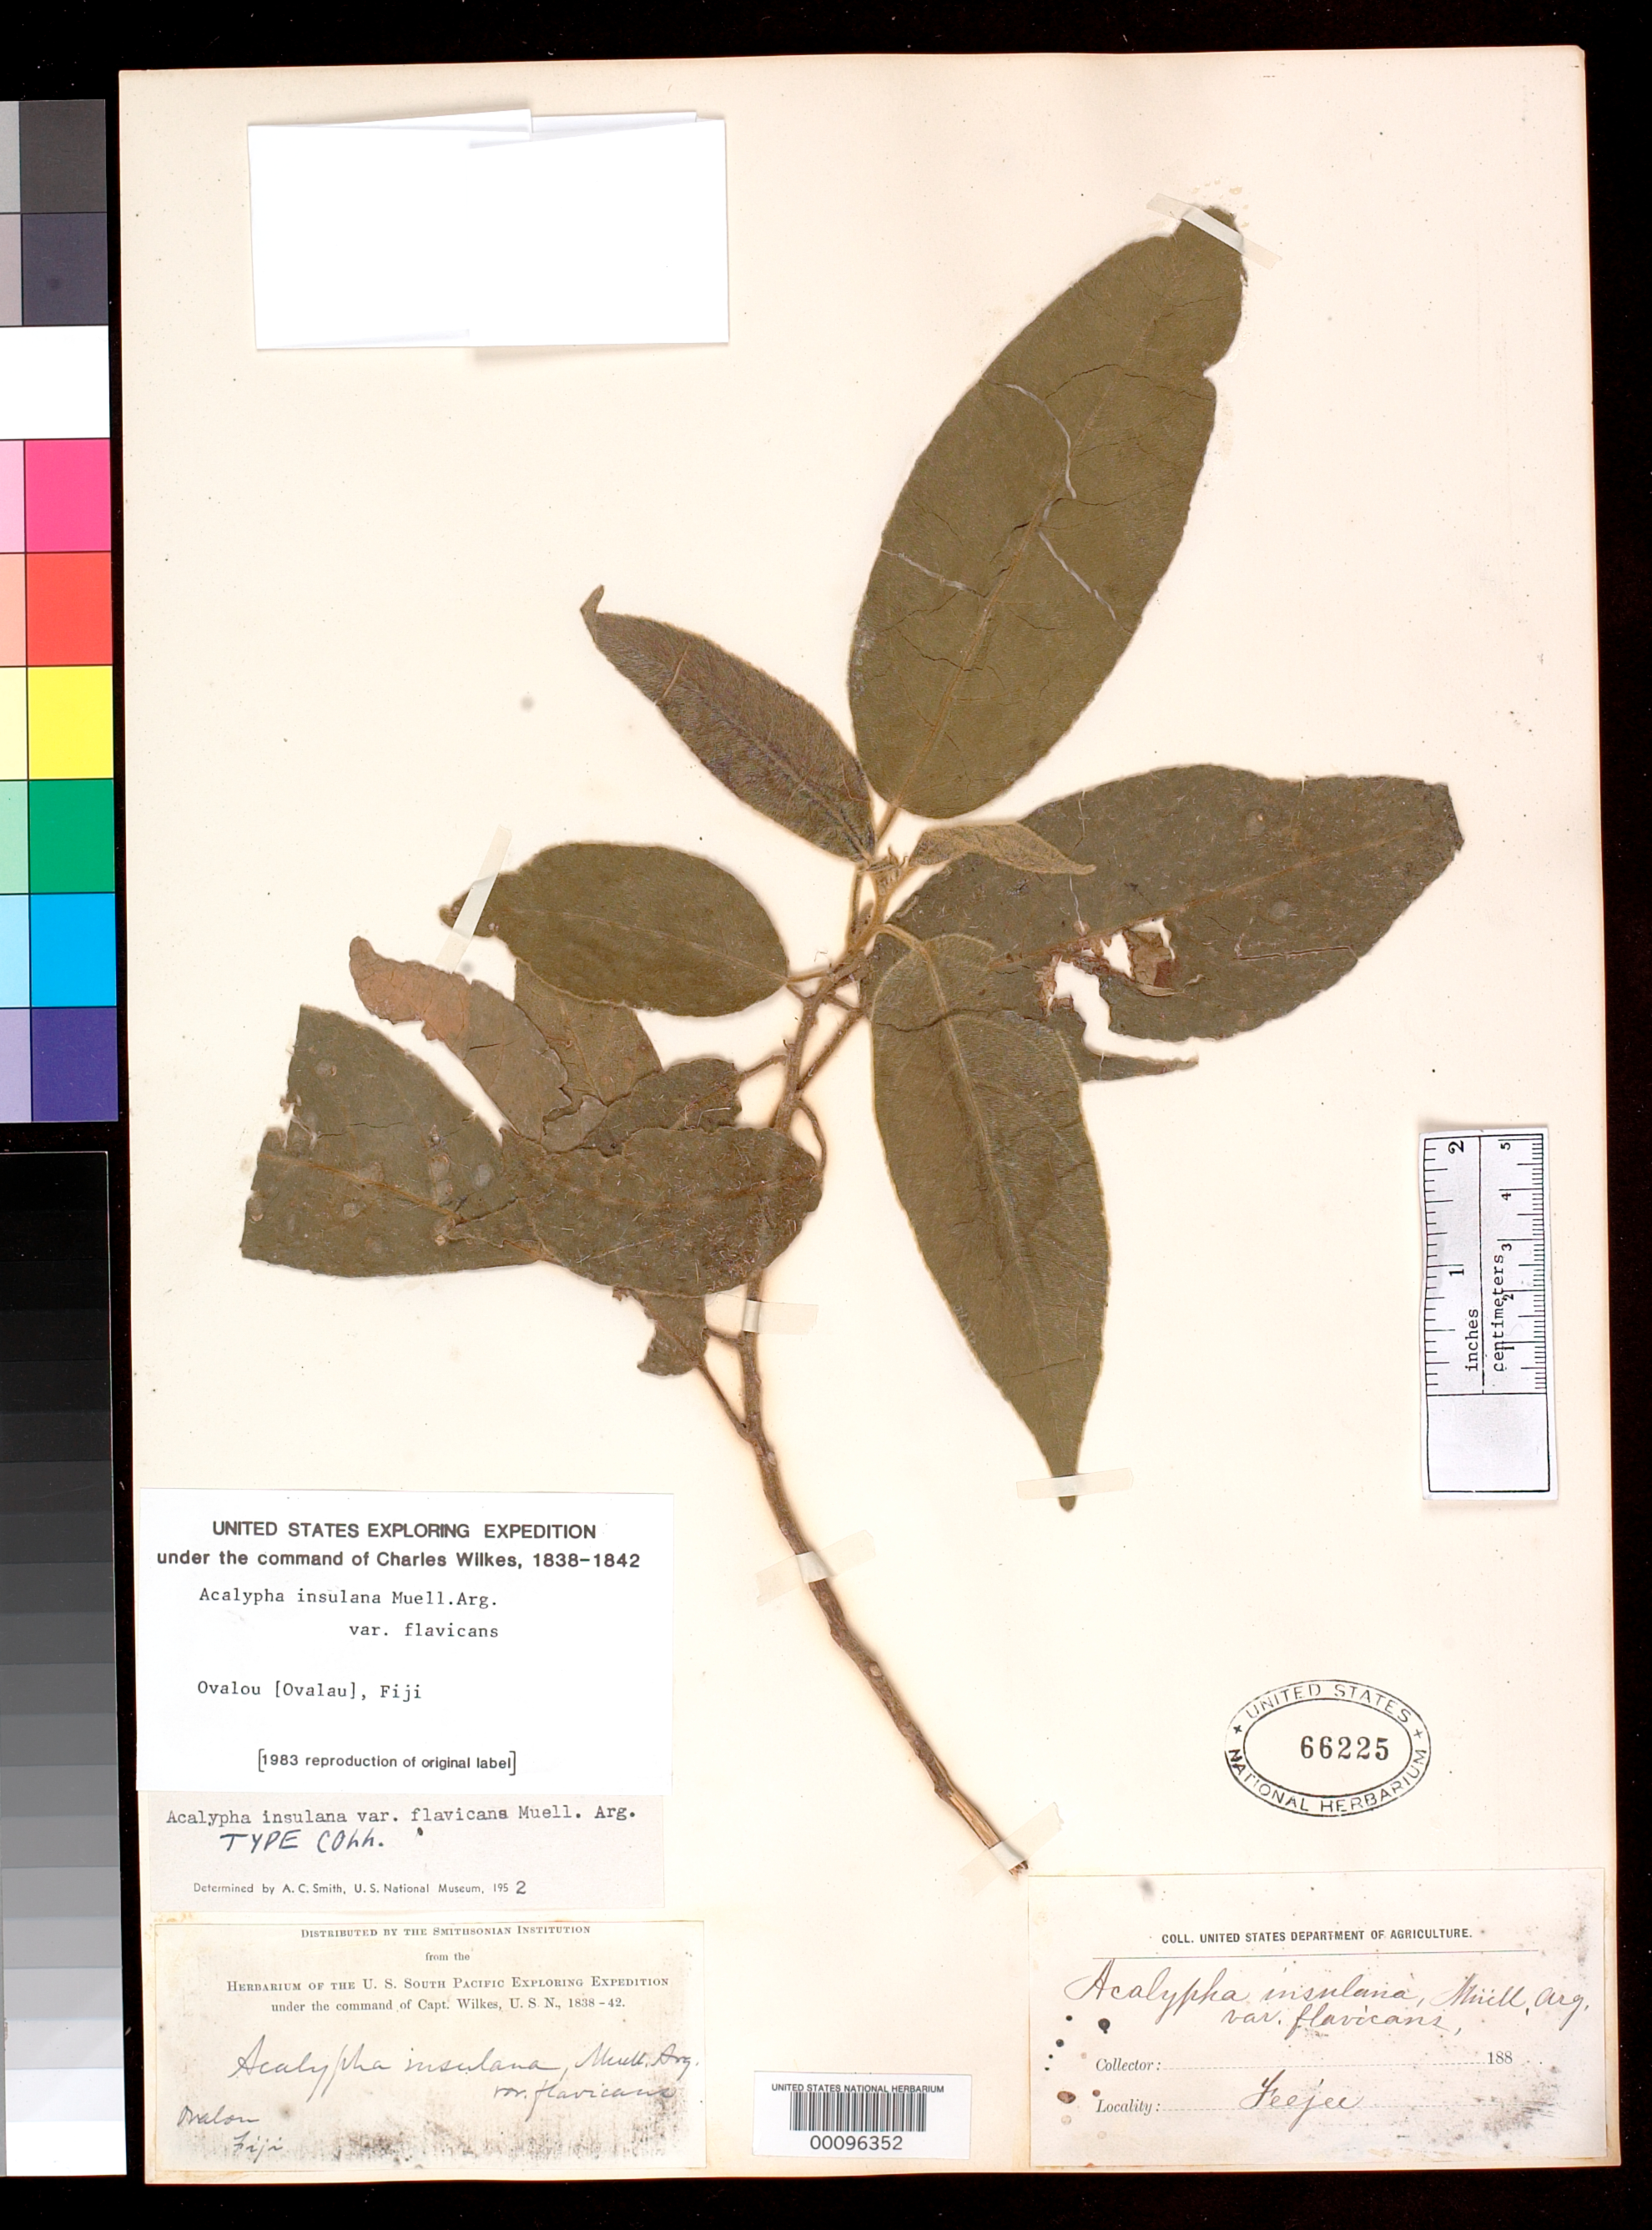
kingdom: Plantae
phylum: Tracheophyta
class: Magnoliopsida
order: Malpighiales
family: Euphorbiaceae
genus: Acalypha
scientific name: Acalypha insulana var. flavicans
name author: Müll. Arg. in DC.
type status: Type Collection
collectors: Wilkes Explor. Exped.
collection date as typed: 1840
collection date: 1840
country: Fiji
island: Ovalau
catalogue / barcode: US 66225